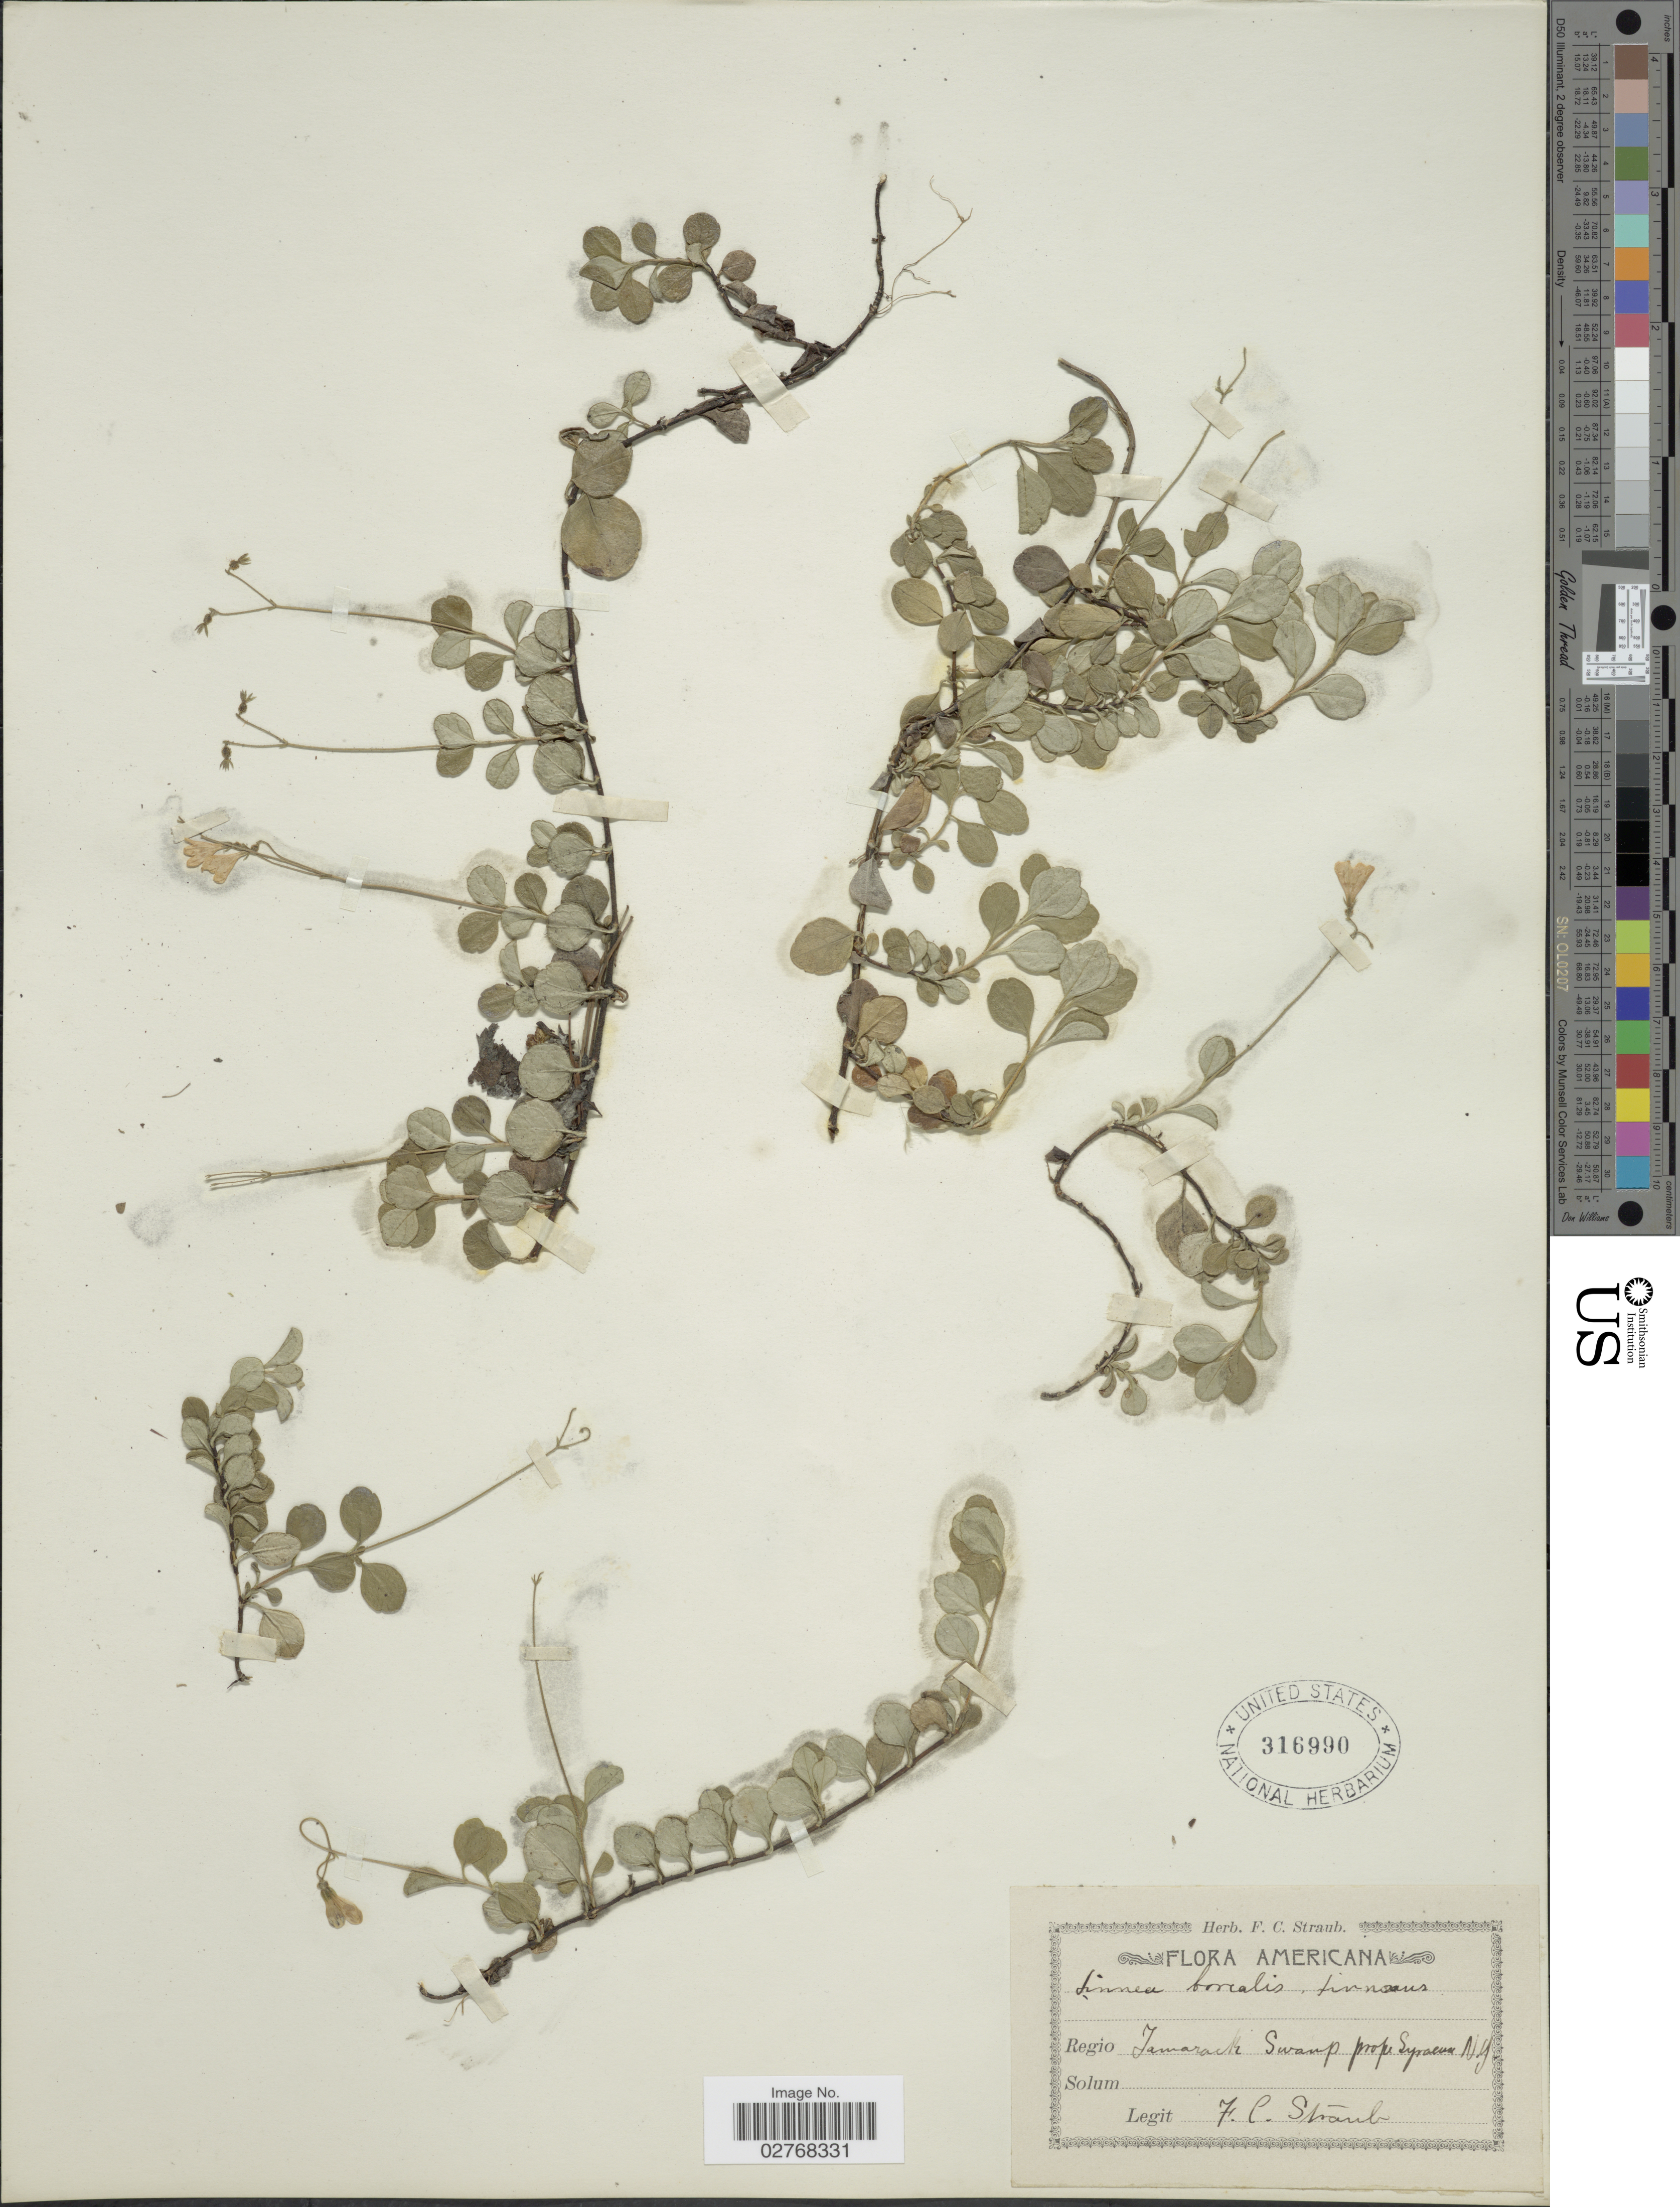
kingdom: Plantae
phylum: Tracheophyta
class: Magnoliopsida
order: Dipsacales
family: Caprifoliaceae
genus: Linnaea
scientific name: Linnaea borealis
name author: L.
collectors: F. Straub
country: United States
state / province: New York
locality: Regio Tamarack Swamp prope Syracuse.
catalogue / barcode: US 316990